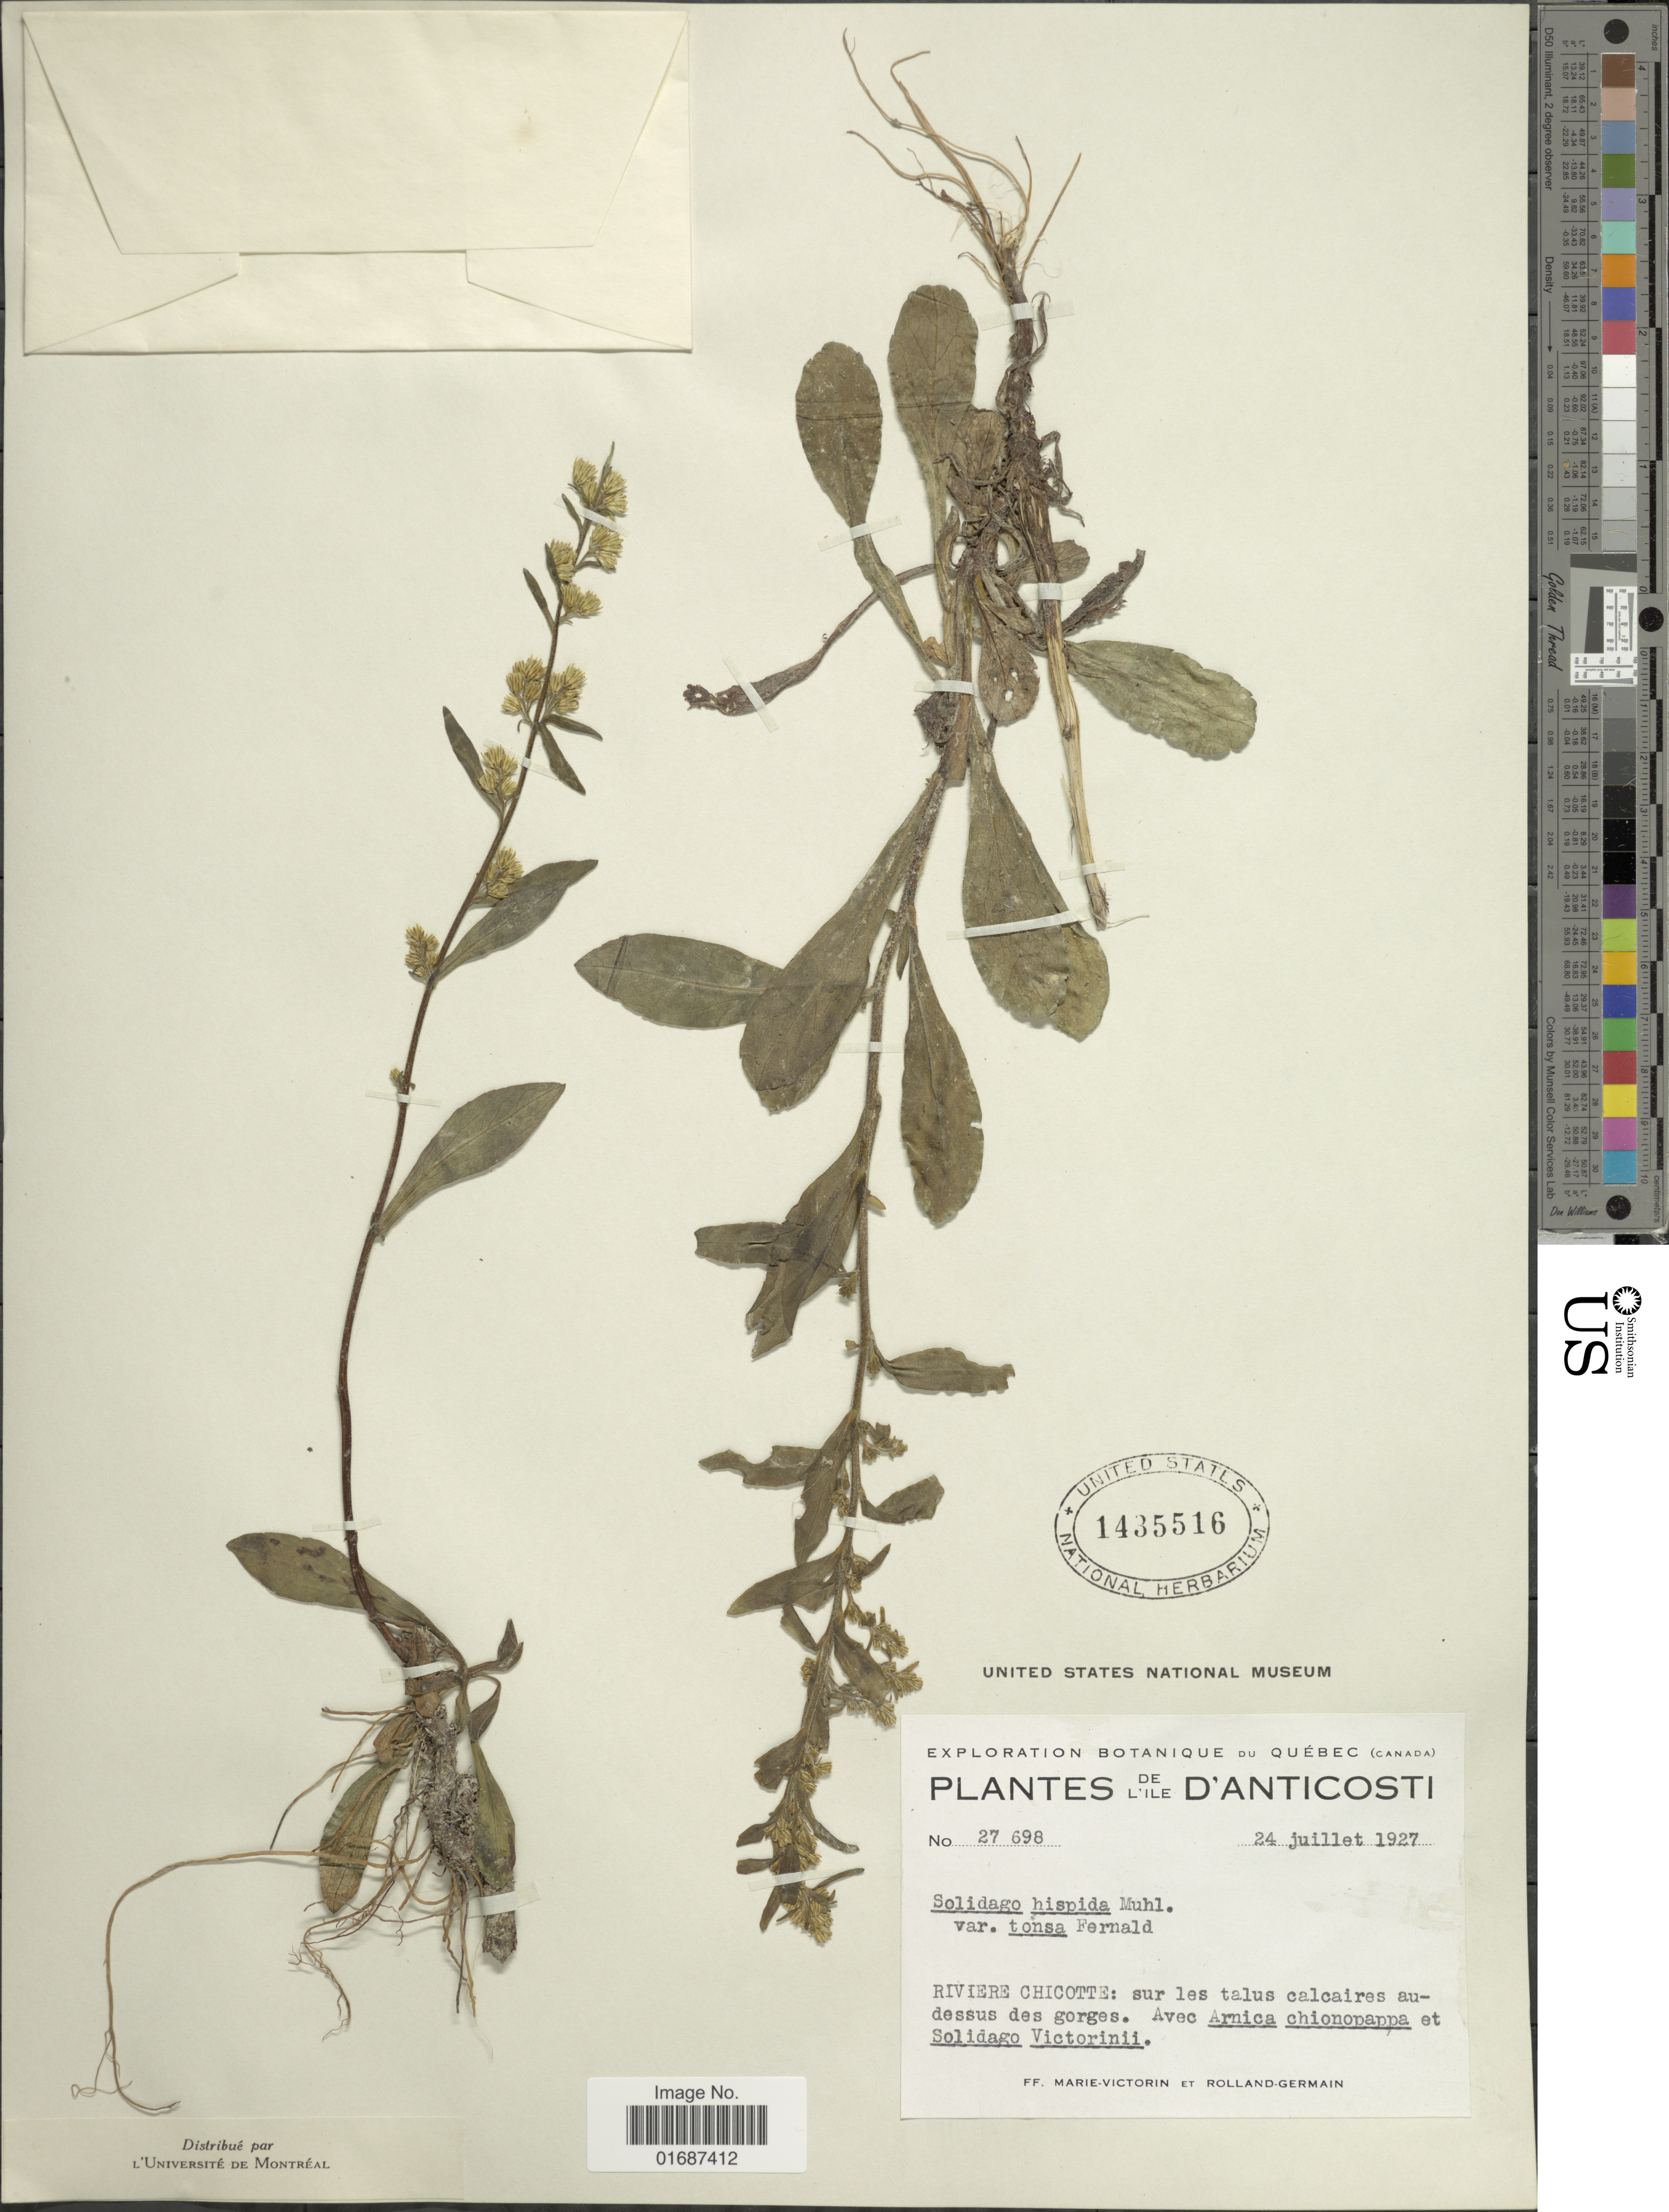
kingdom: Plantae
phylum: Tracheophyta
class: Magnoliopsida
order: Asterales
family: Asteraceae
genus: Solidago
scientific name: Solidago hispida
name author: Muhl. ex Willd.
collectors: Fr. Marie-Victorin & Rolland-Germain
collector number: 27698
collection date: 1927-07-24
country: Canada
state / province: Quebec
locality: De L'lile D'Antocosti, Riviere Chicotte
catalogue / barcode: US 1435516